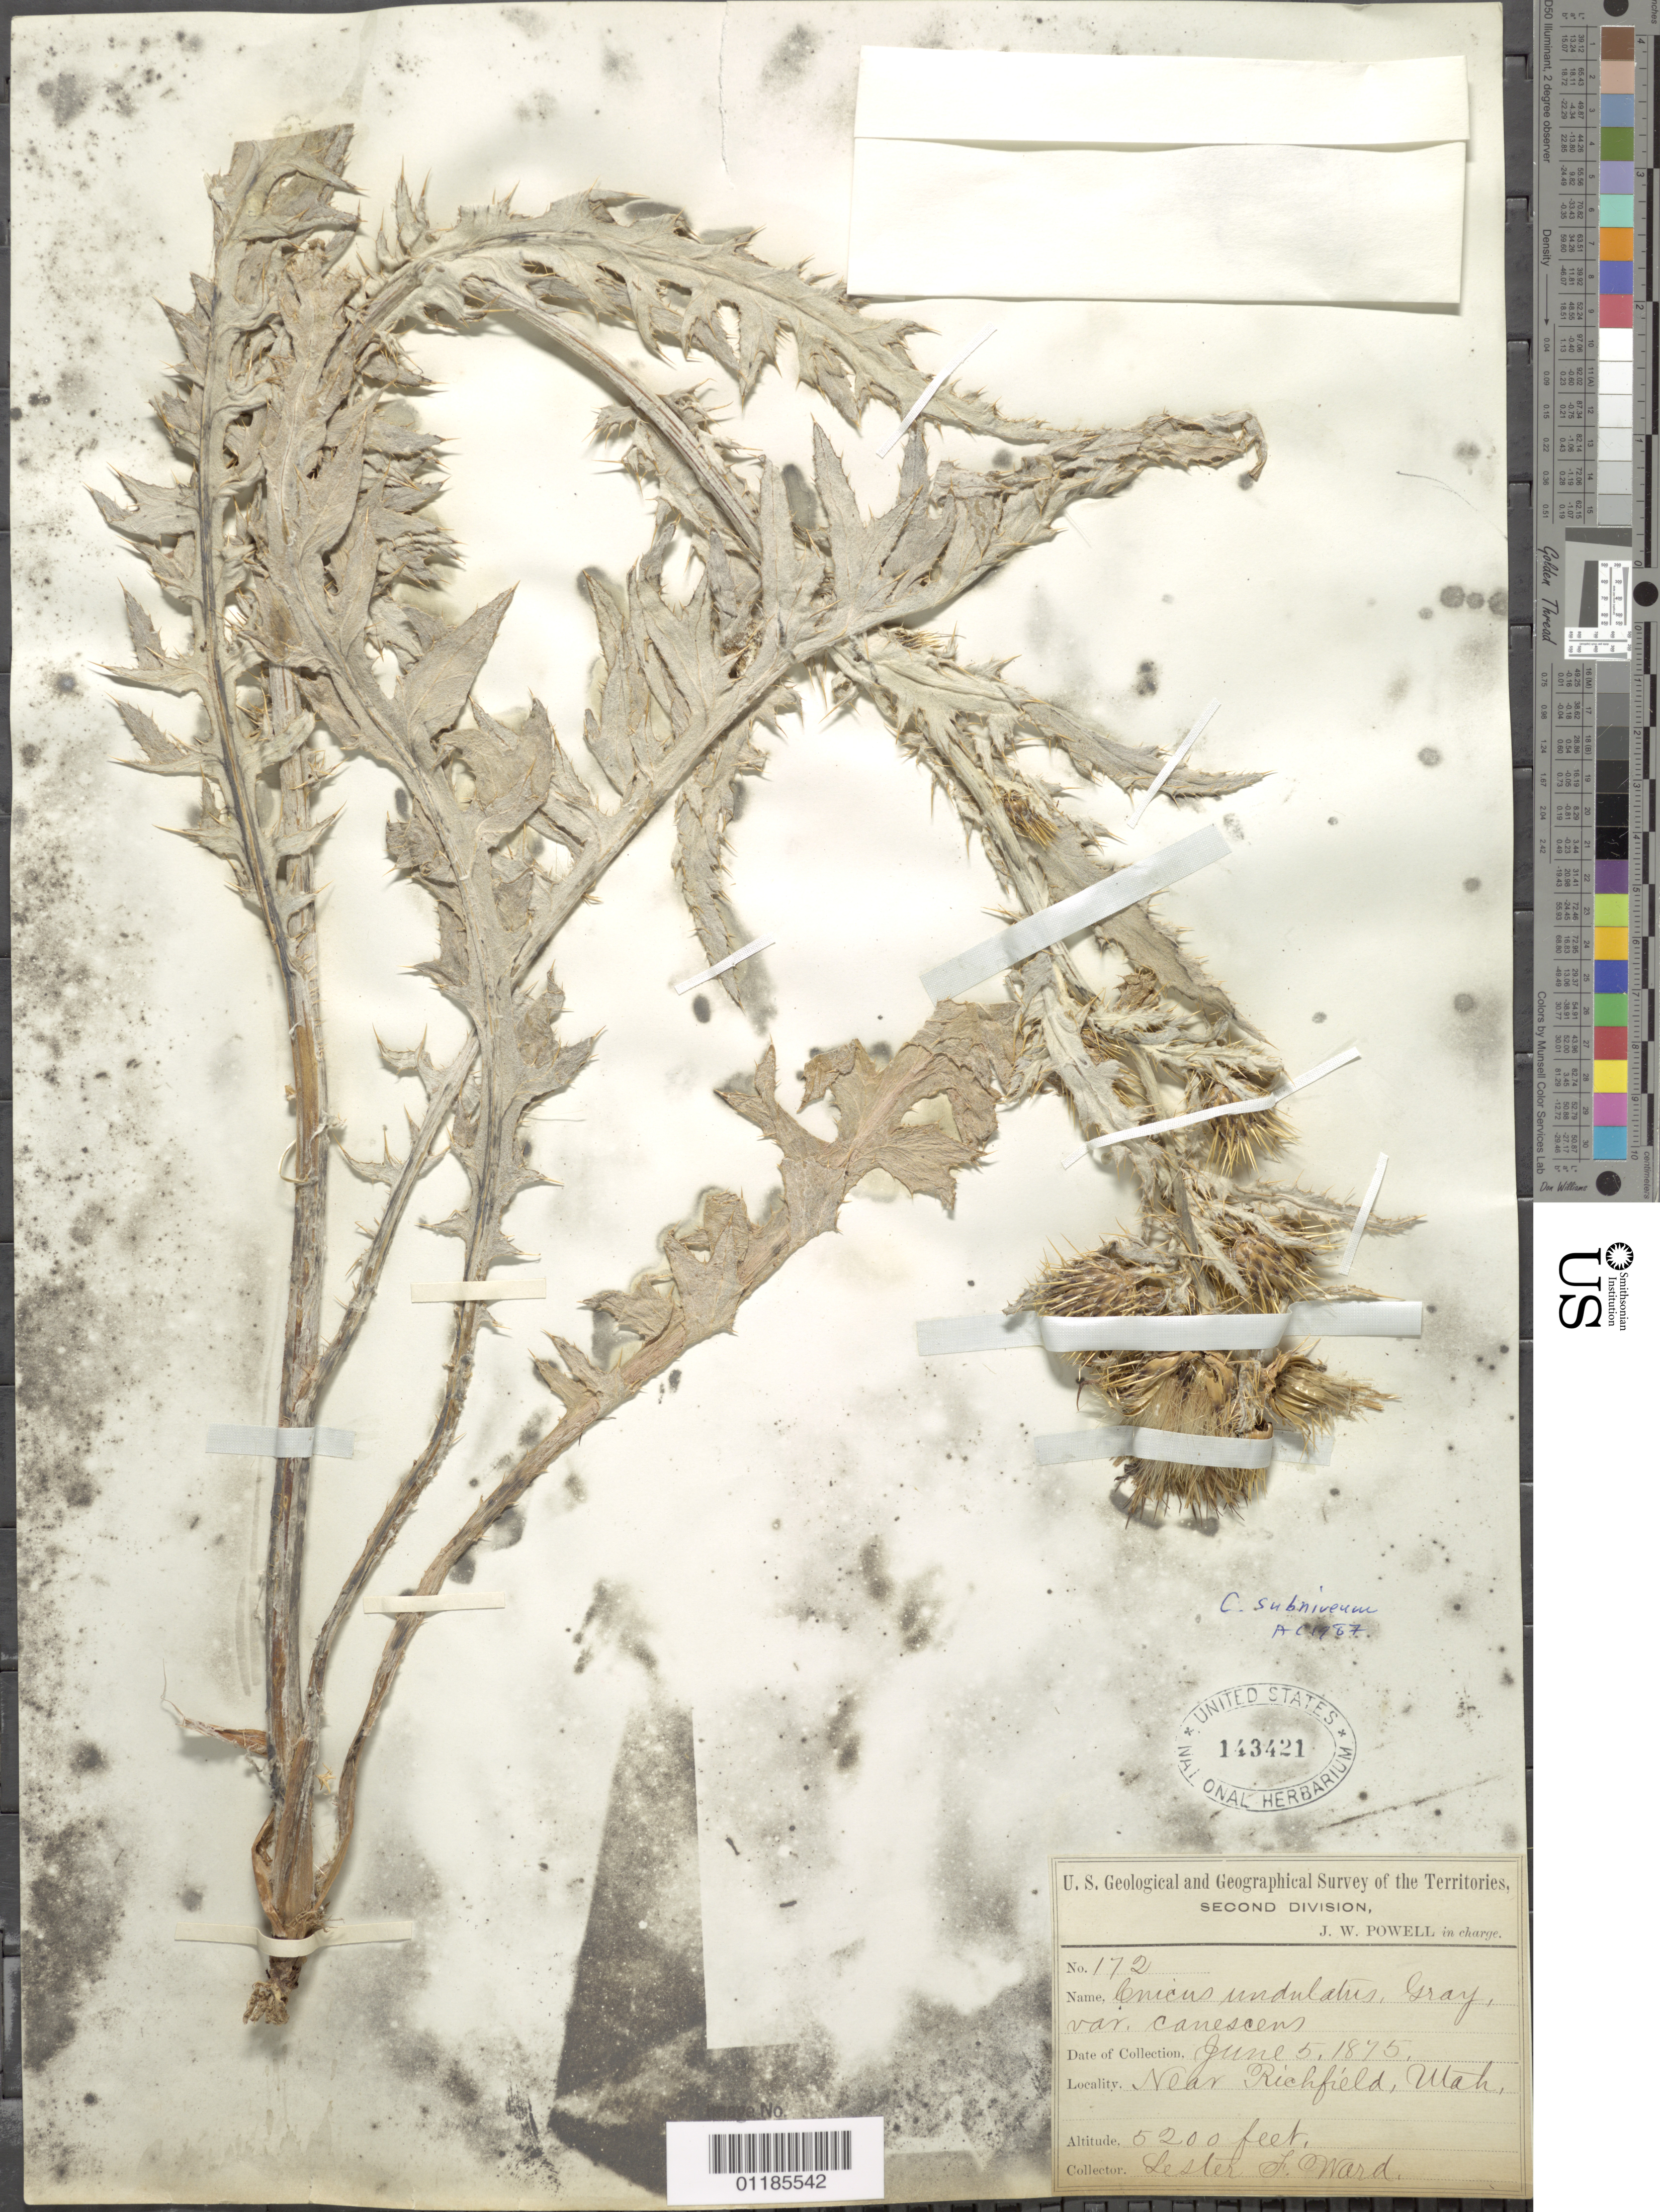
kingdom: Plantae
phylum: Tracheophyta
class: Magnoliopsida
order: Asterales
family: Asteraceae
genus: Cirsium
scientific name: Cirsium subniveum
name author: Rydb.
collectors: L. F. Ward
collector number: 172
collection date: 1875-06-05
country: United States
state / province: Utah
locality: near Richfield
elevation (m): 1585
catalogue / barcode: US 143421